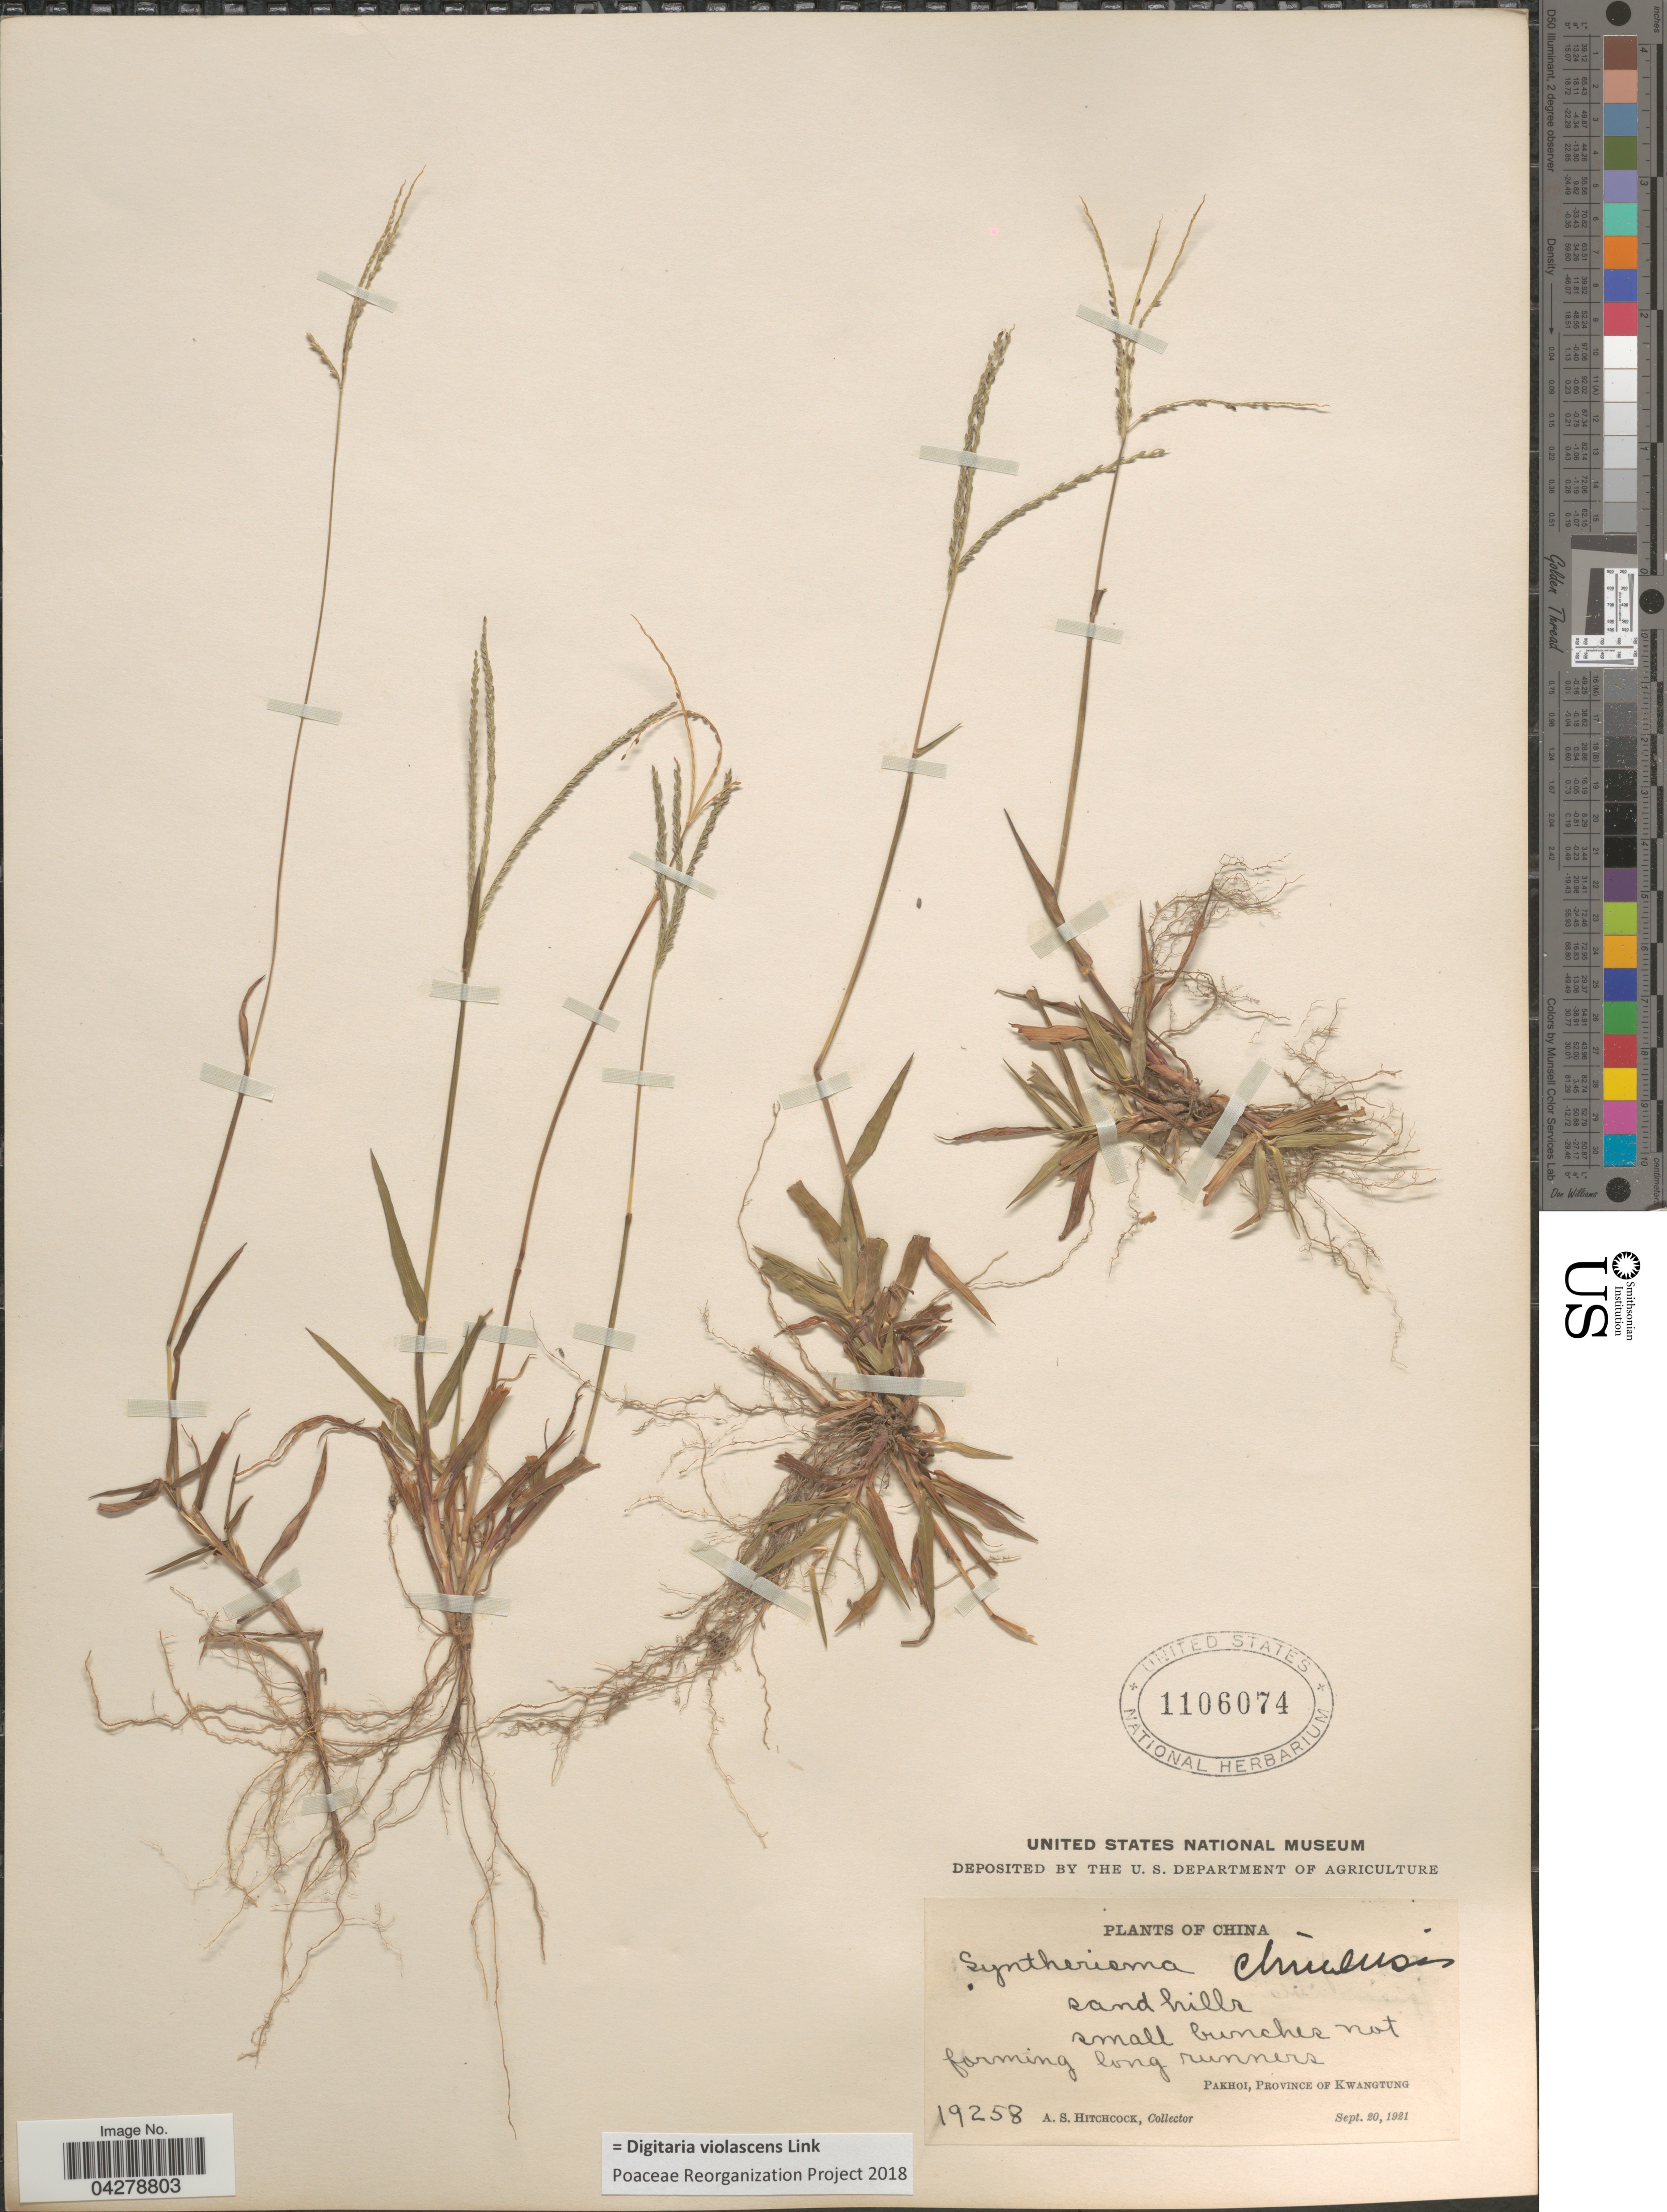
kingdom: Plantae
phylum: Tracheophyta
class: Liliopsida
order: Poales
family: Poaceae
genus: Digitaria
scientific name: Digitaria violascens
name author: Link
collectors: A. S. Hitchcock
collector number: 19258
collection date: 1921-09-20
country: China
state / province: Guangdong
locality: Pakhoi, Province Of Kwangtung.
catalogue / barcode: US 1106074